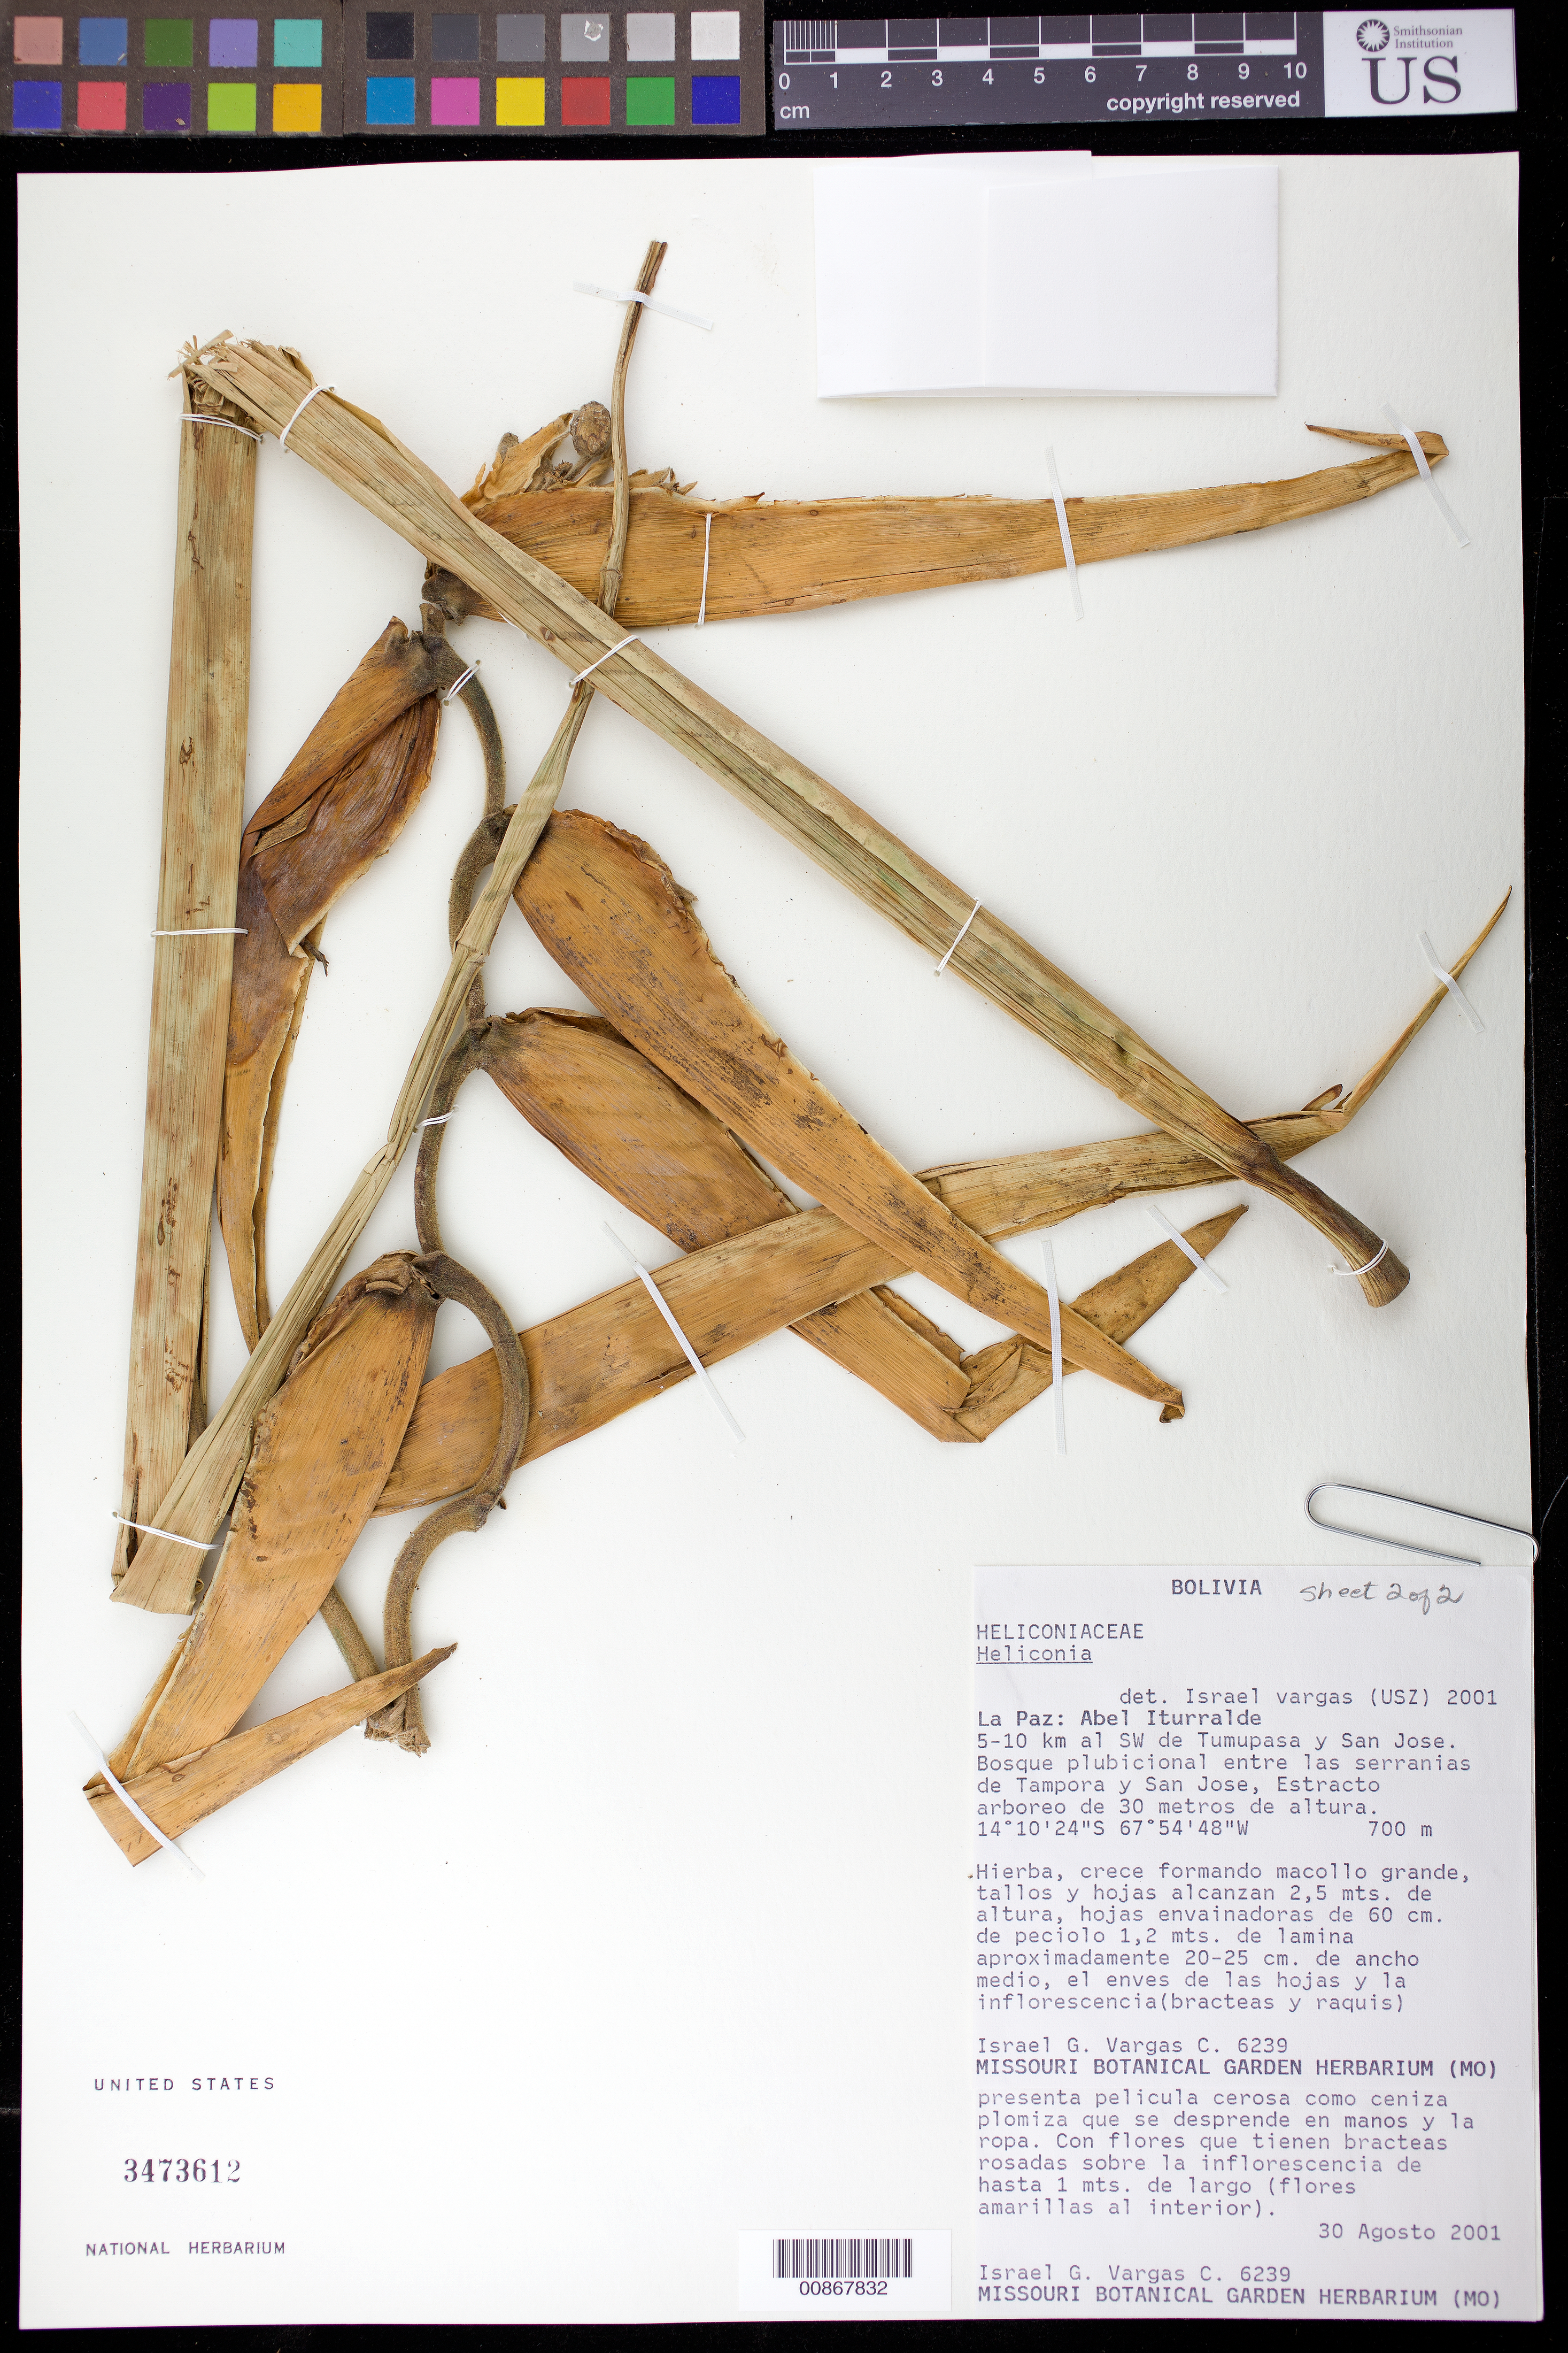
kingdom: Plantae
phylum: Tracheophyta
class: Liliopsida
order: Zingiberales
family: Heliconiaceae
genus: Heliconia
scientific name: Heliconia penduloides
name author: Loes.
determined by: Kress, W. J., (US), Smithsonian Institution - National Museum of Natural History (UNITED STATES)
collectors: I. Vargas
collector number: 6239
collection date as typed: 30 Aug 2001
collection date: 2001-08-30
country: Bolivia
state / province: La Paz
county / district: Abel Iturralde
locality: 5-10 km al SW de tumupasa y San Jose. Bosque plubicional entre as serranias de Tampora y San Jose.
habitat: Estracto arborea de 30 metros de altura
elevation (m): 700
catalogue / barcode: US 3473612